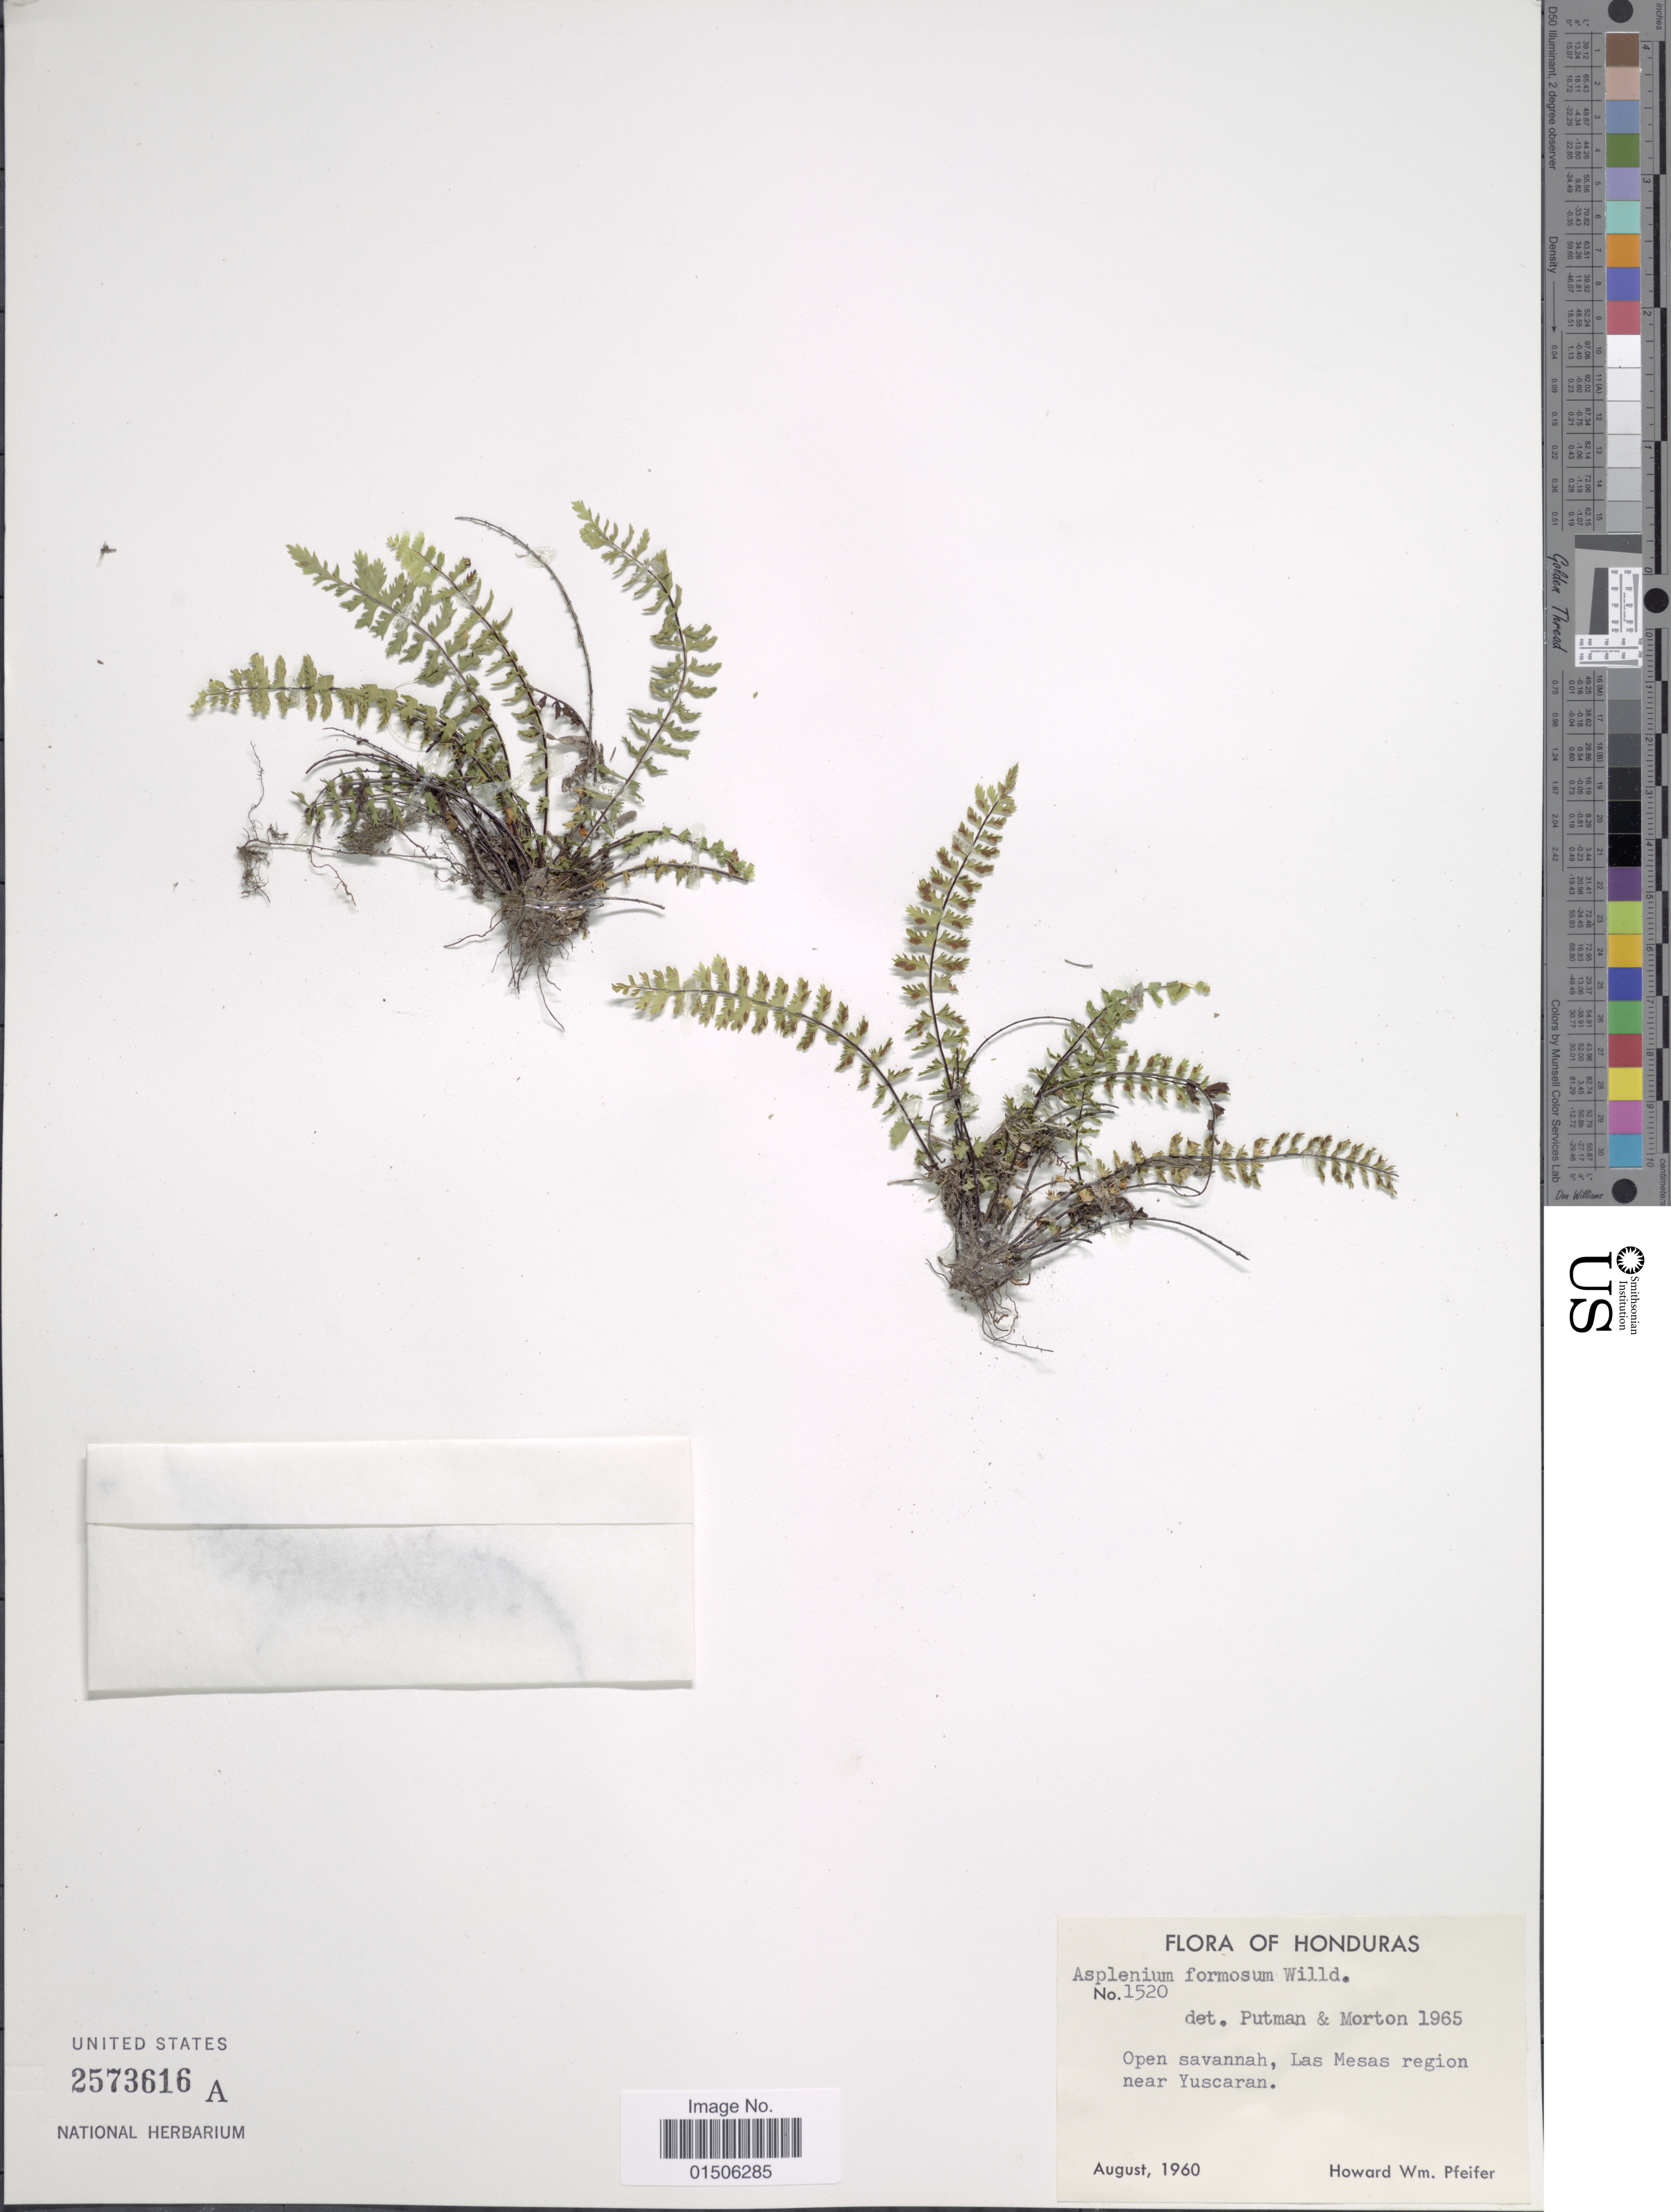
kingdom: Plantae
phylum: Tracheophyta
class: Polypodiopsida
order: Polypodiales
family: Aspleniaceae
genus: Asplenium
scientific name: Asplenium formosum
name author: Willd.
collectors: H. W. Pfeifer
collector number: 1520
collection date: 1960-08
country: Honduras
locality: Open savannah, Las Mesas region near Yuscaran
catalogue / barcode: US 2573616A